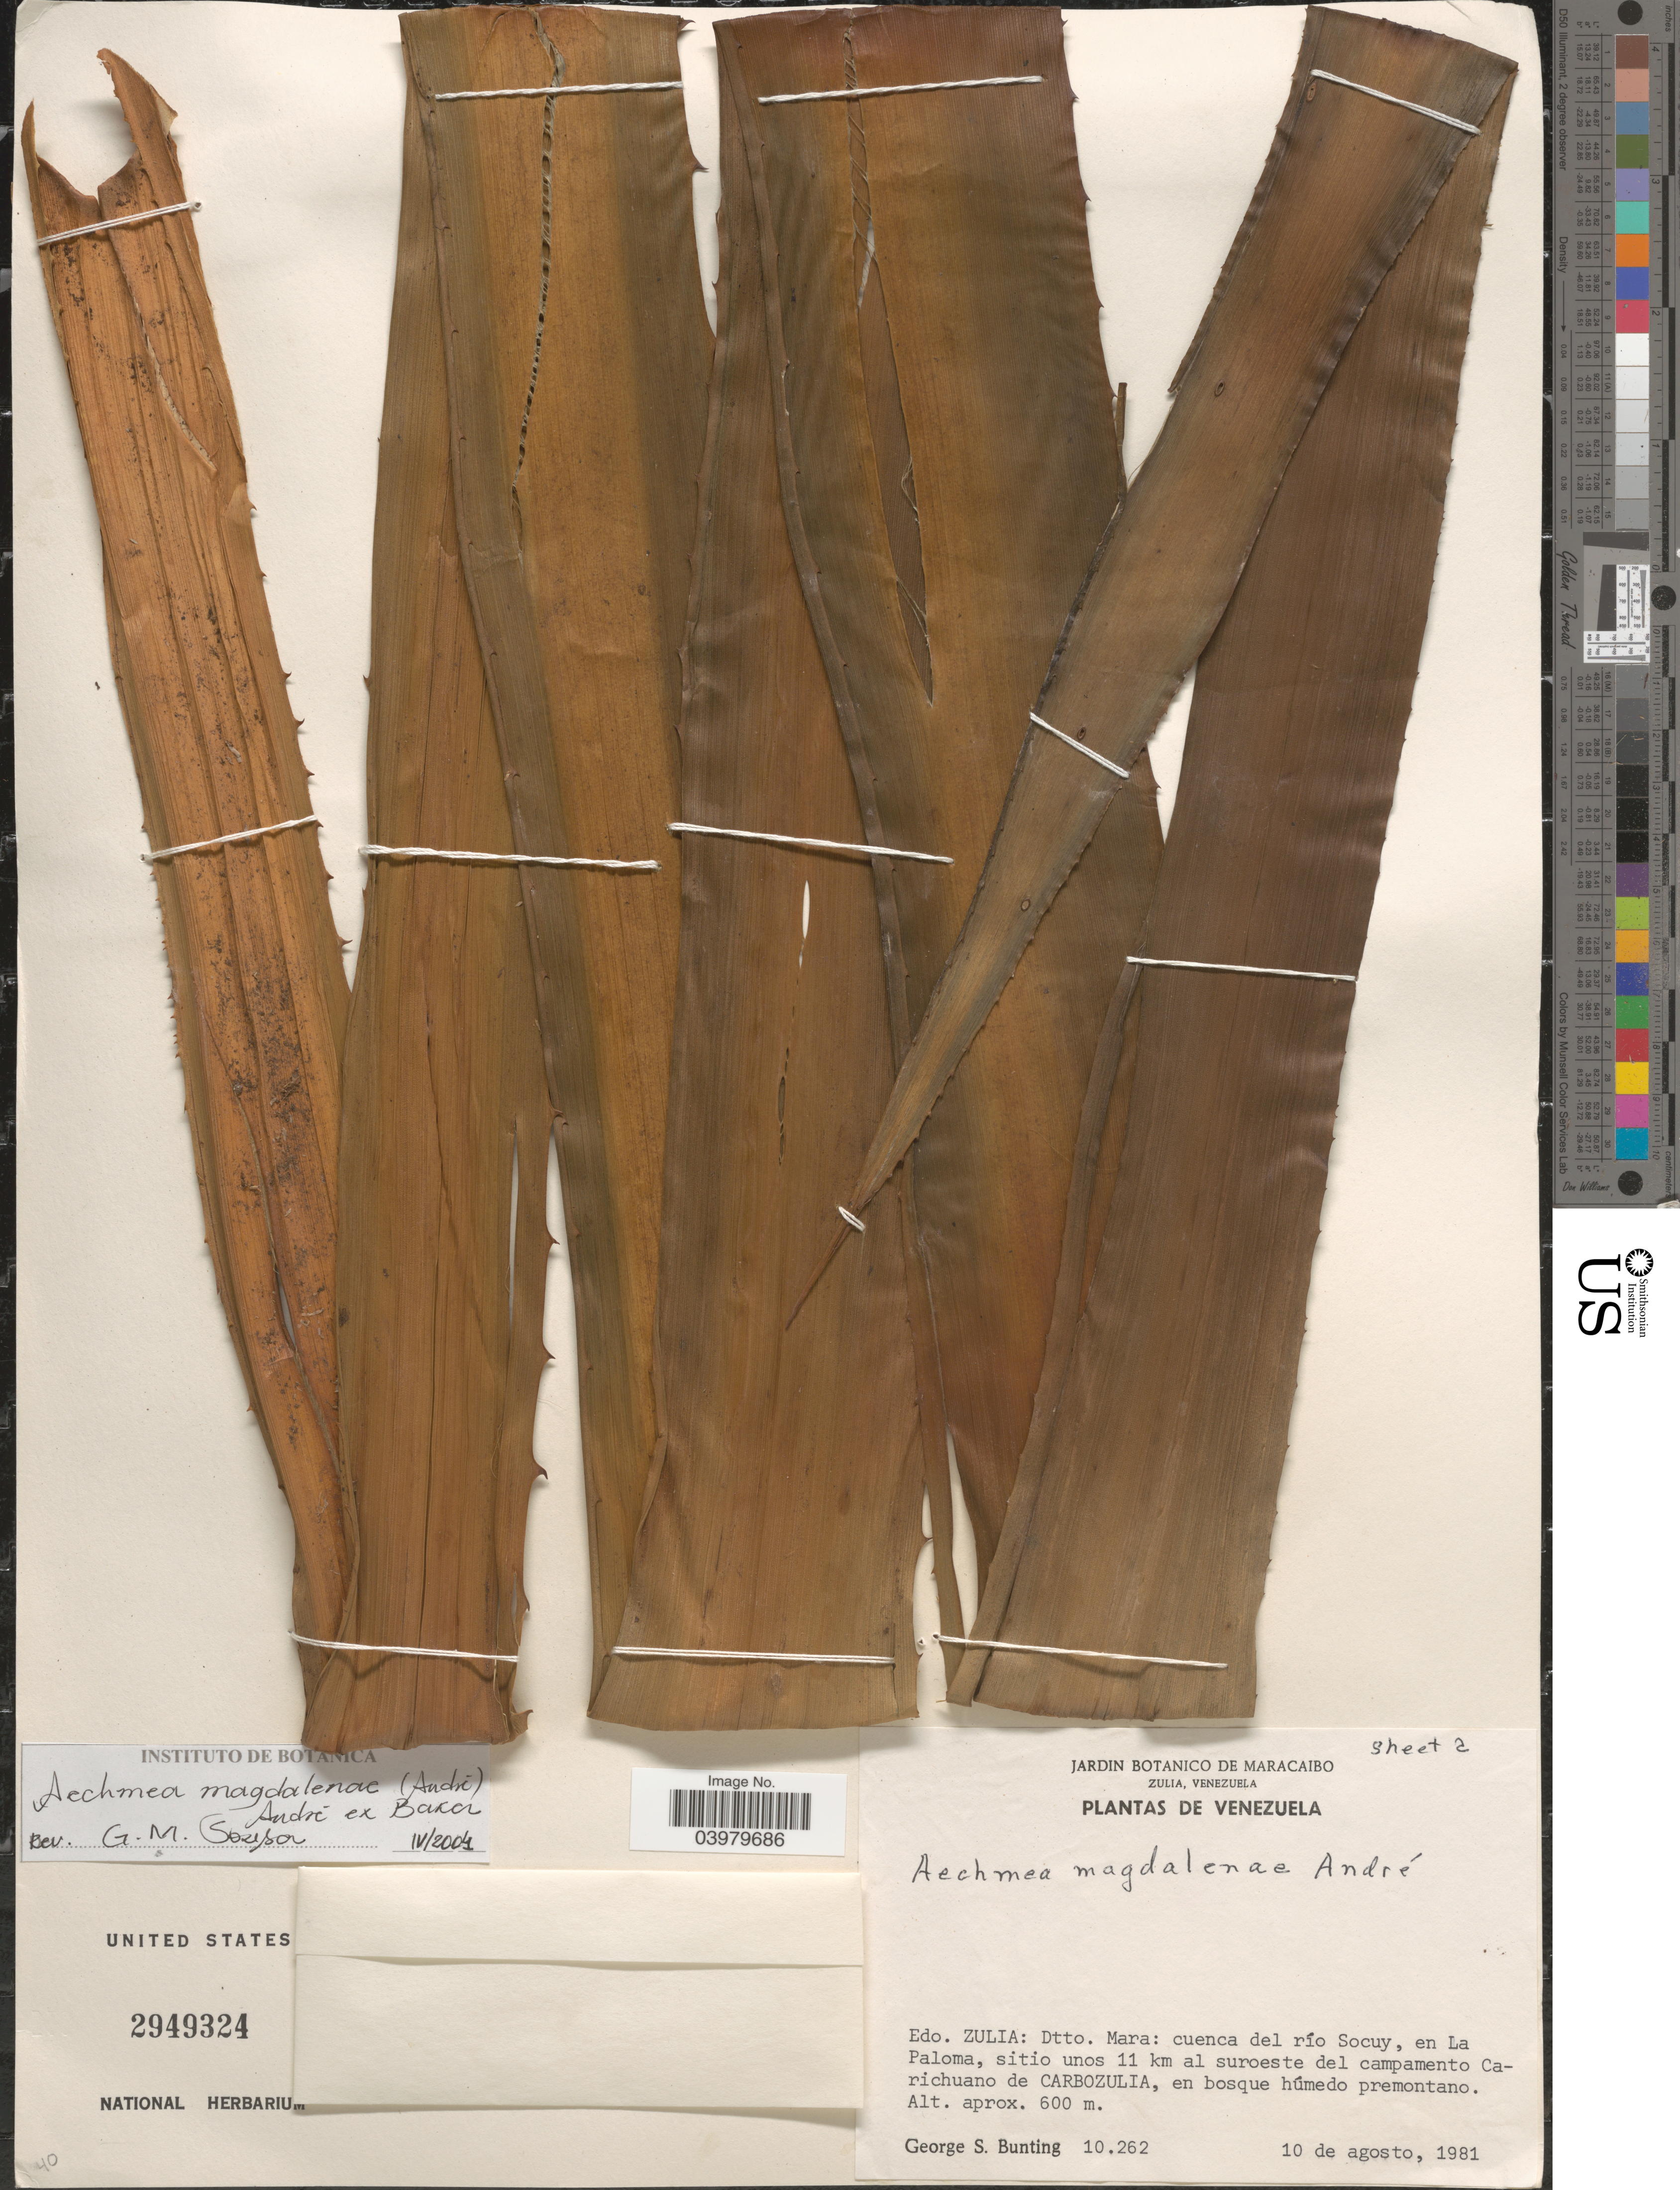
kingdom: Plantae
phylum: Tracheophyta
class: Liliopsida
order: Poales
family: Bromeliaceae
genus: Aechmea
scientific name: Aechmea magdalenae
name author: (André) André ex Baker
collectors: G. S. Bunting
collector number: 10262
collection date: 1981-08-10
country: Venezuela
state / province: Zulia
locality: Dtto. Mara: cuenca del río Socuy, en La Paloma, sitio unos 11 km al suroeste del campamento Carichuano de Carbozulia, en bosque húmedo premontano.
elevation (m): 600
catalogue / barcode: US 2949324